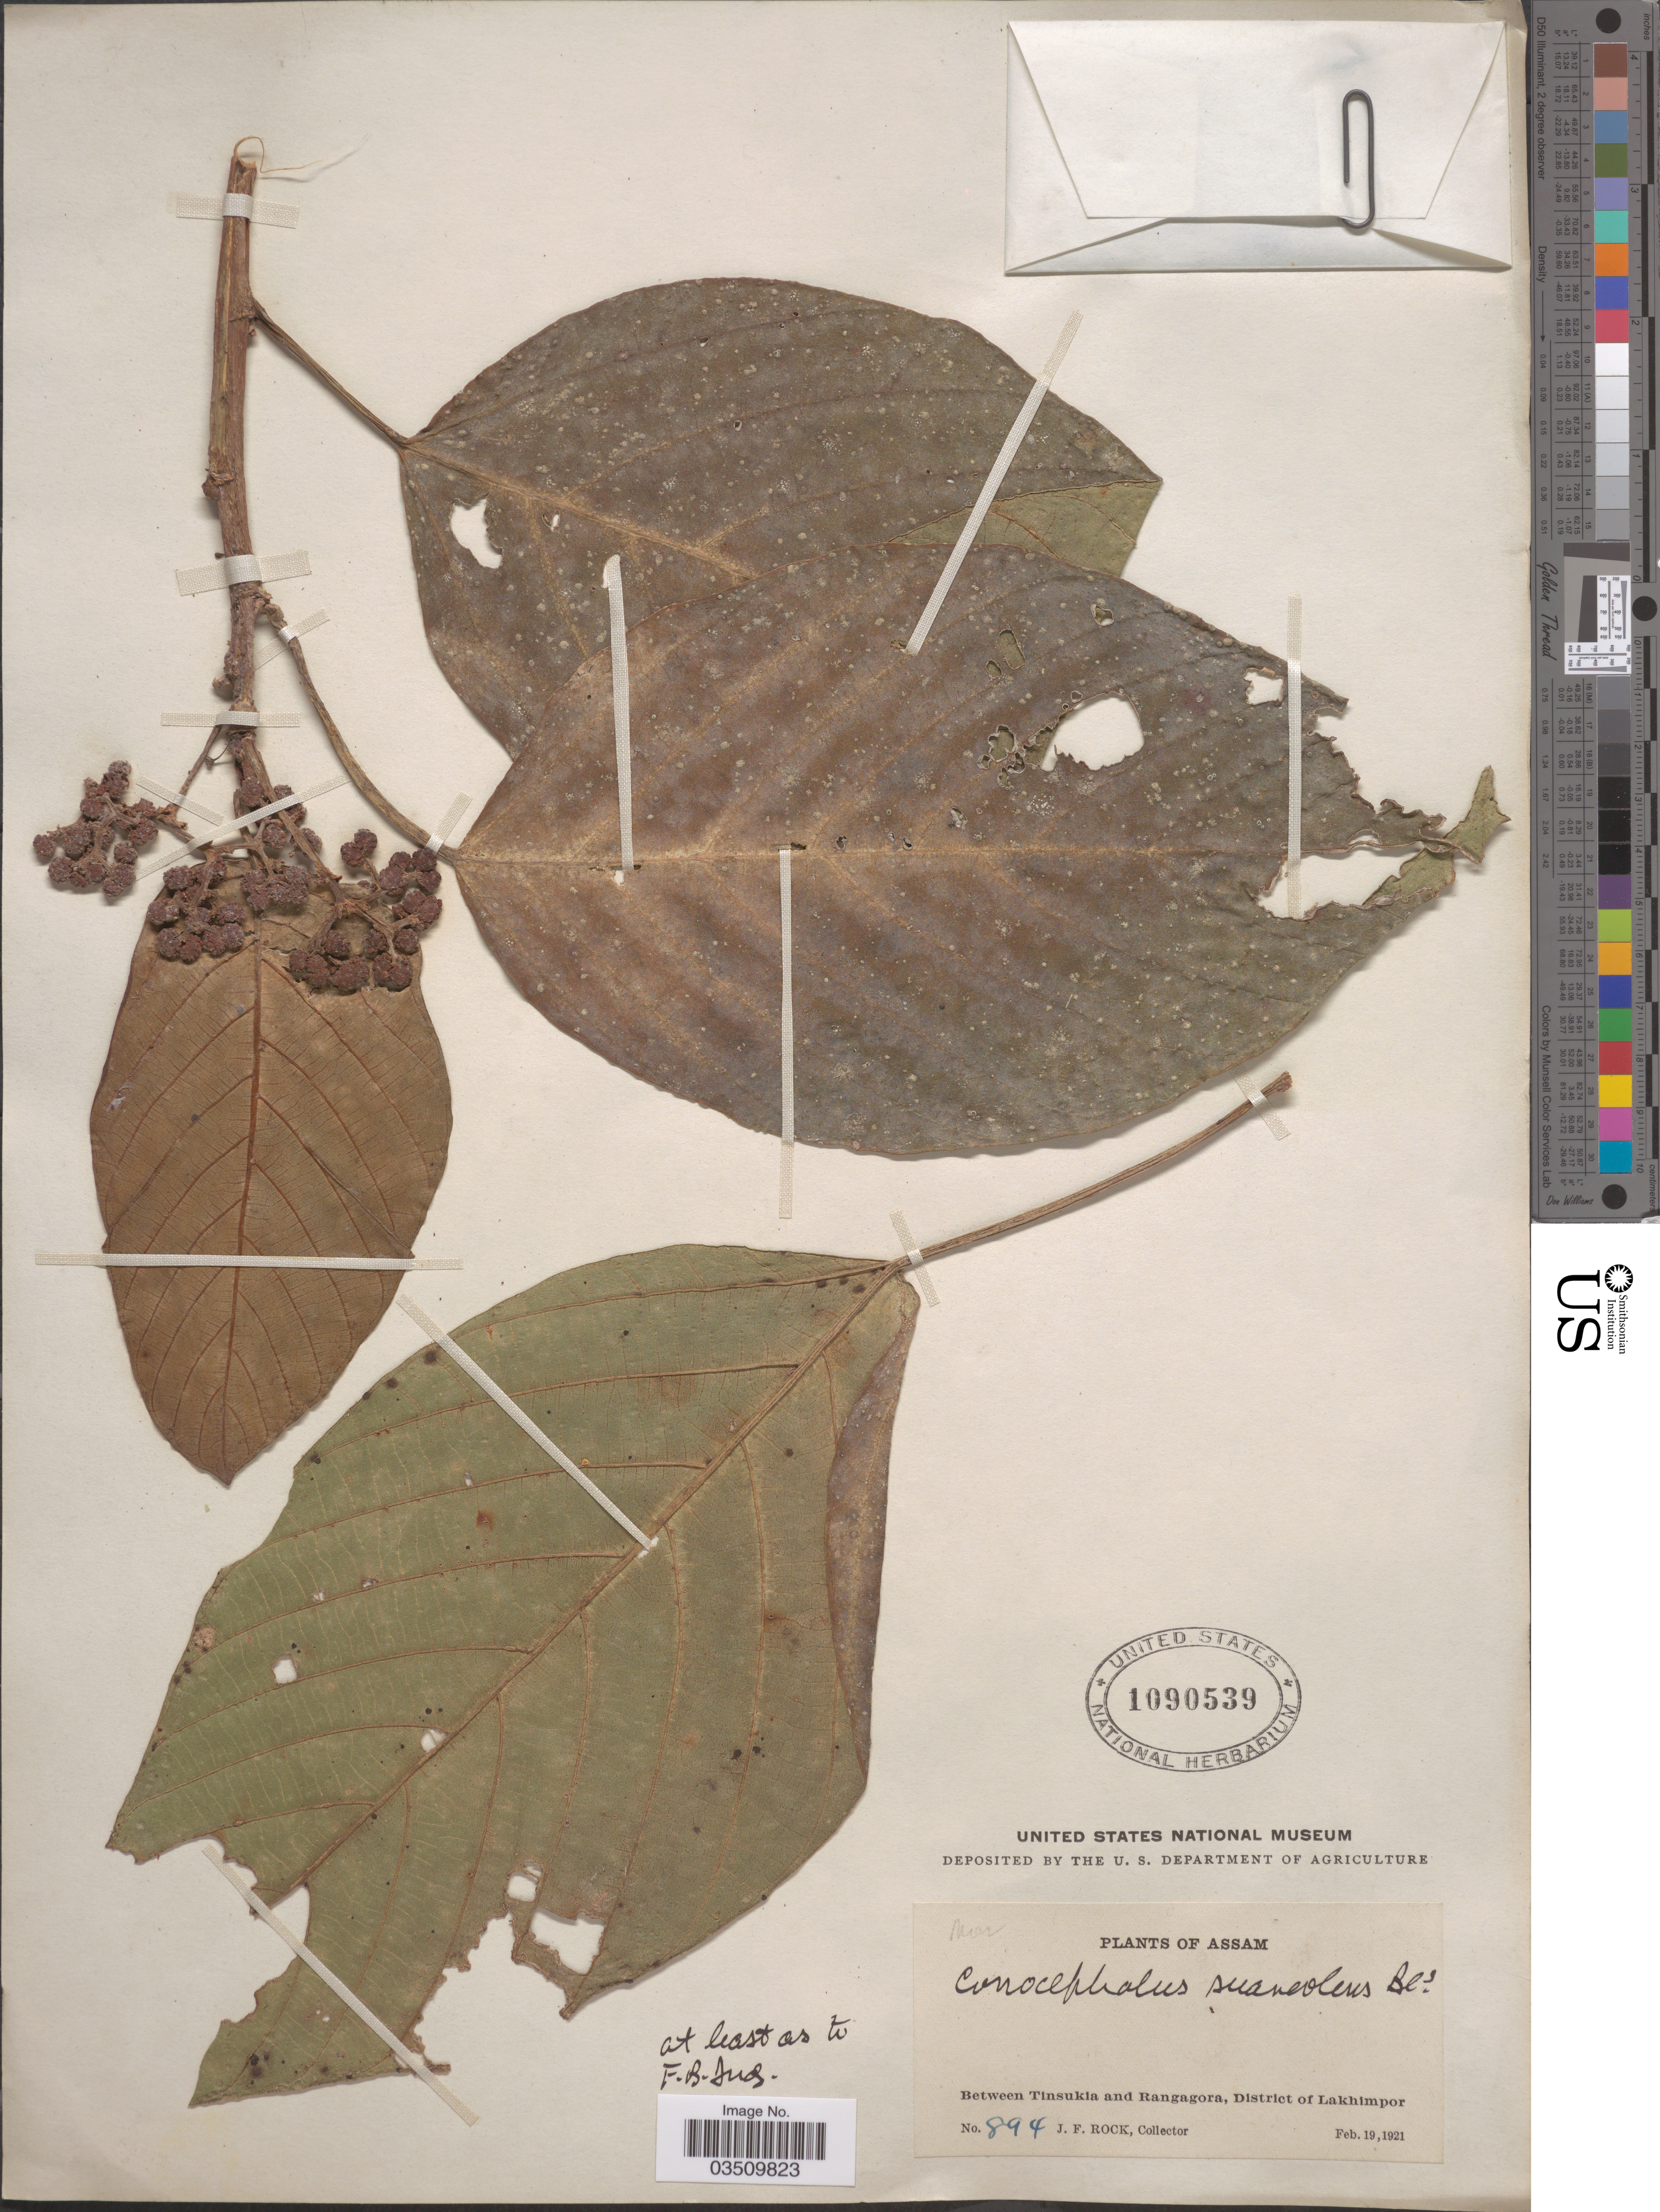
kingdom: Plantae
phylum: Tracheophyta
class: Magnoliopsida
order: Rosales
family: Urticaceae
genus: Poikilospermum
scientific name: Poikilospermum suaveolens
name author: (Blume) Merr.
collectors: J. Rock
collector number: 894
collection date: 1921-02-19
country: India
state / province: Assam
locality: Between Tinsukia and Rangagora, District of Lakhimpor.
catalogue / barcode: US 1090539